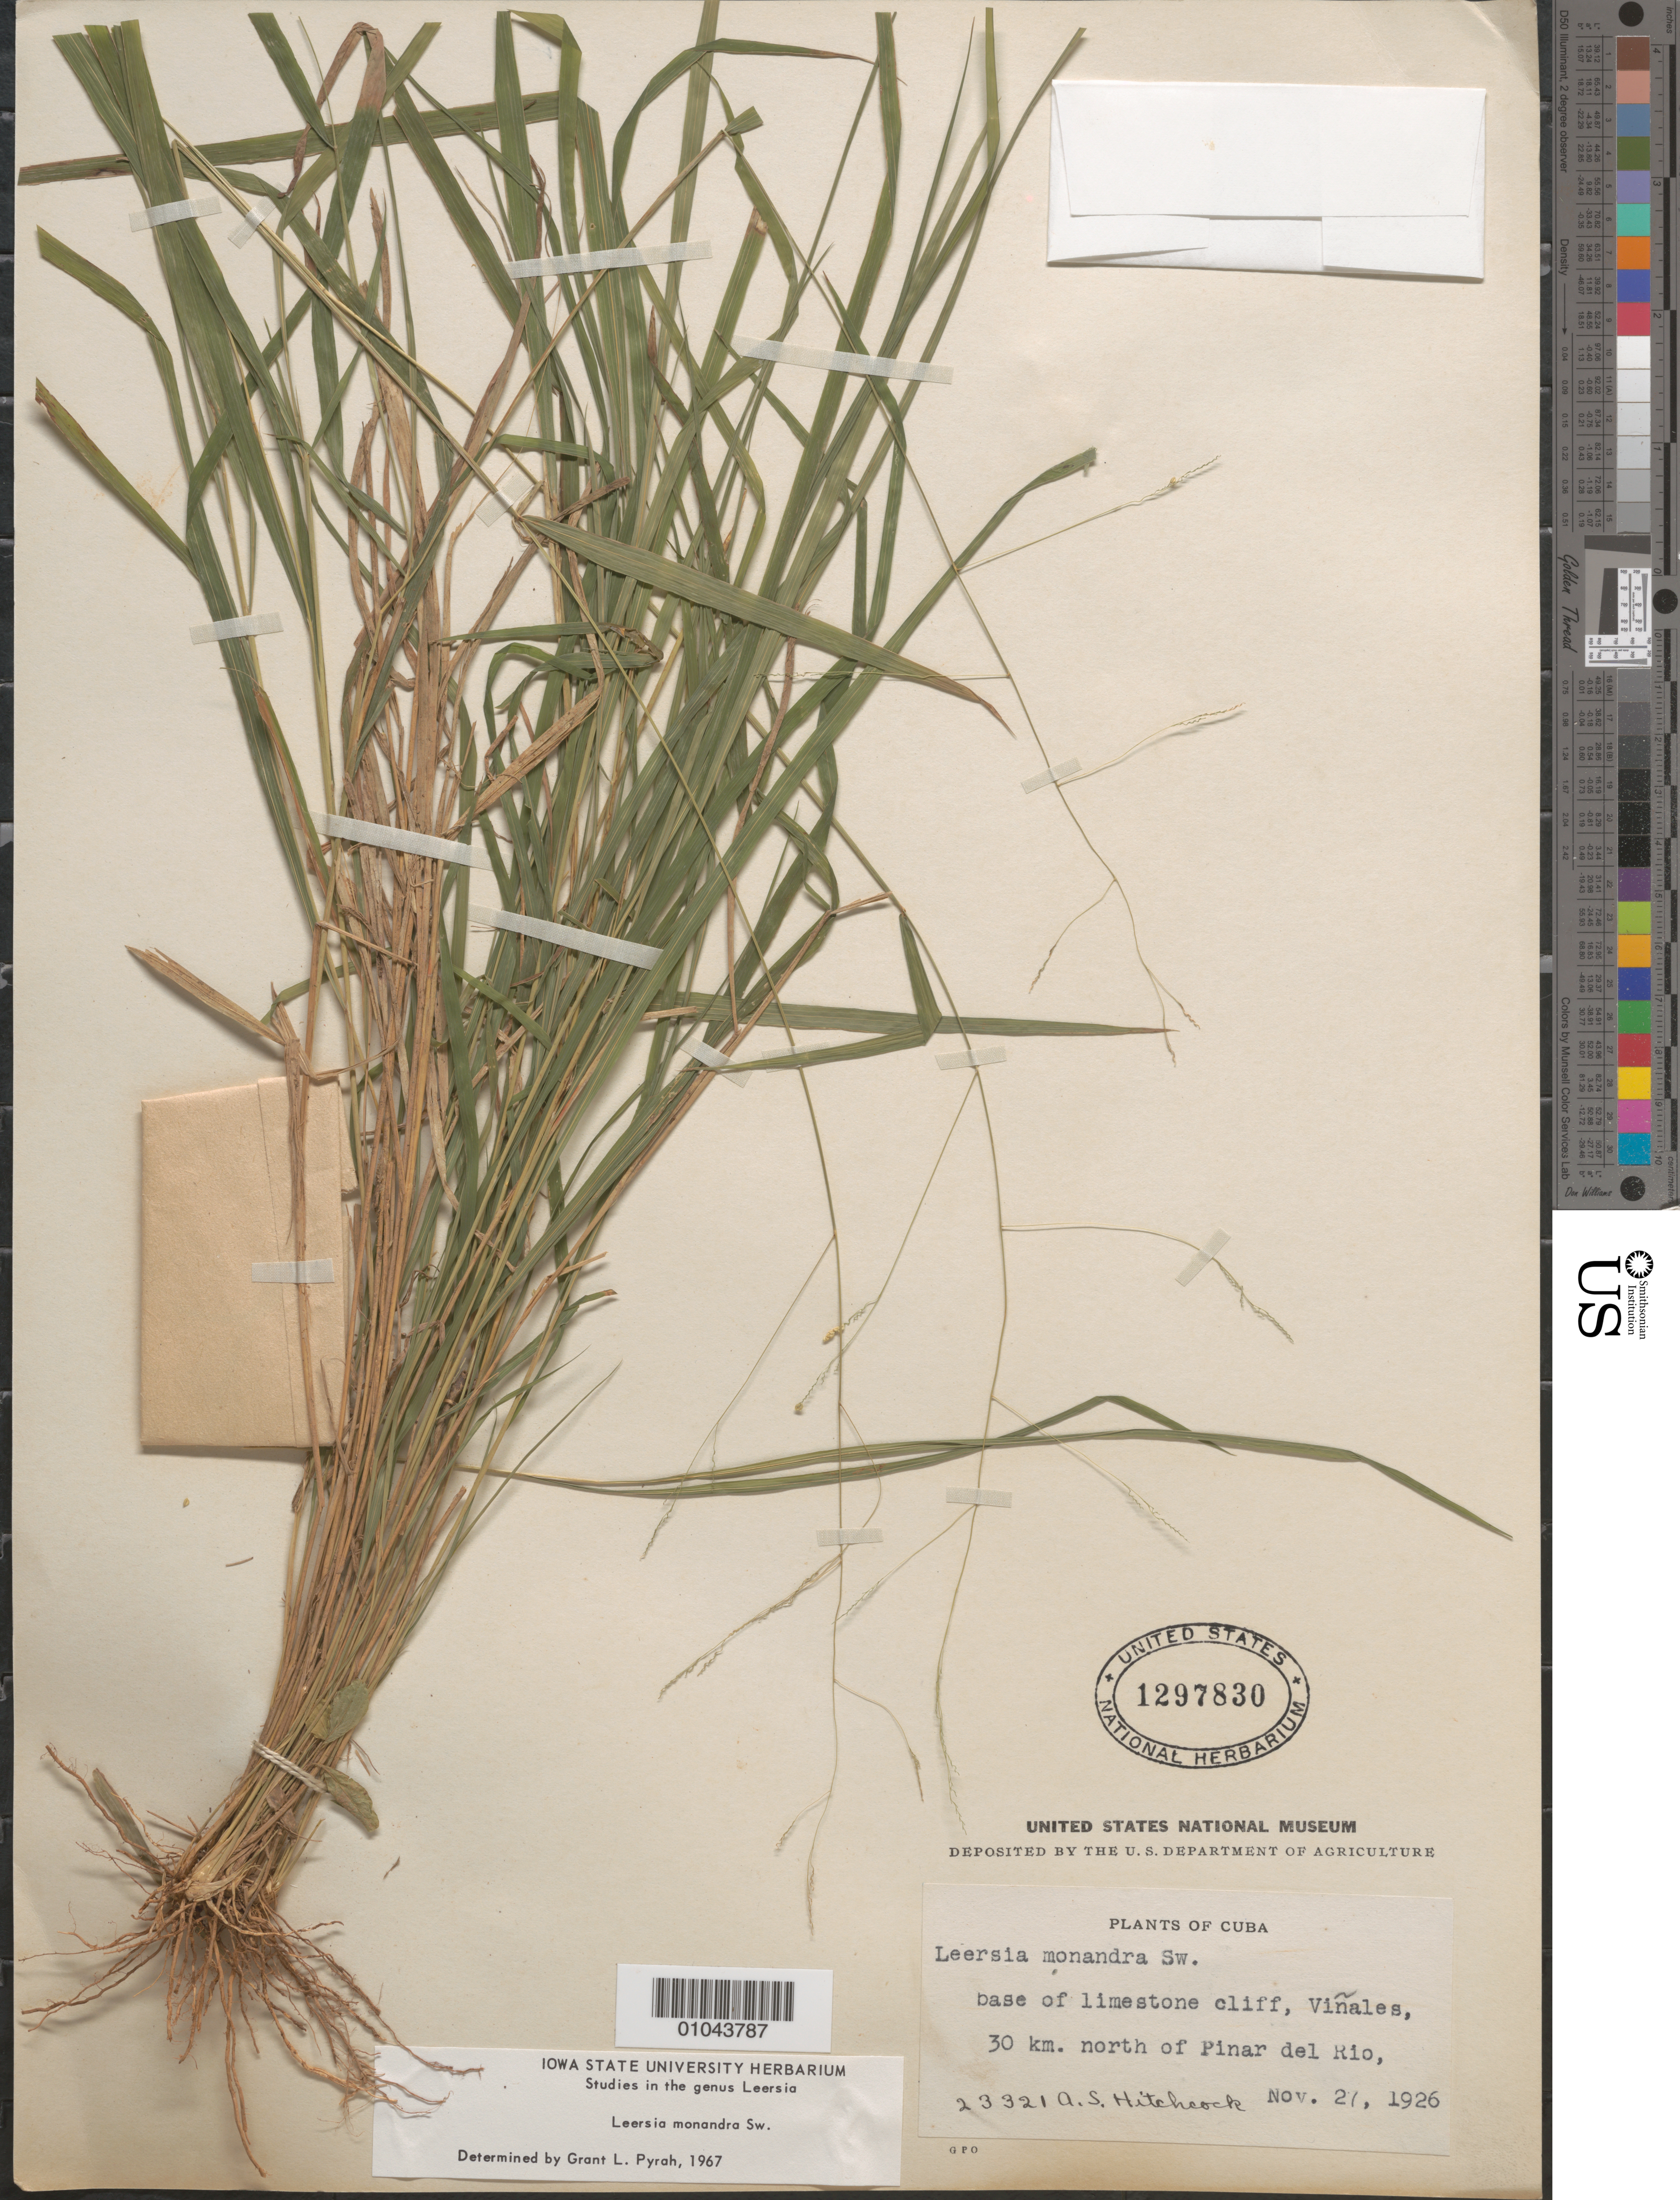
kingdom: Plantae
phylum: Tracheophyta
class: Liliopsida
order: Poales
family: Poaceae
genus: Leersia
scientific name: Leersia monandra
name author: Sw.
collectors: A. S. Hitchcock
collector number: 23321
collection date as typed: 27 Nov 1926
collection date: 1926-11-27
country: Cuba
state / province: Pinar del Rio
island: Cuba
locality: base of limestone cliff, Vinales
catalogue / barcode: US 1297830